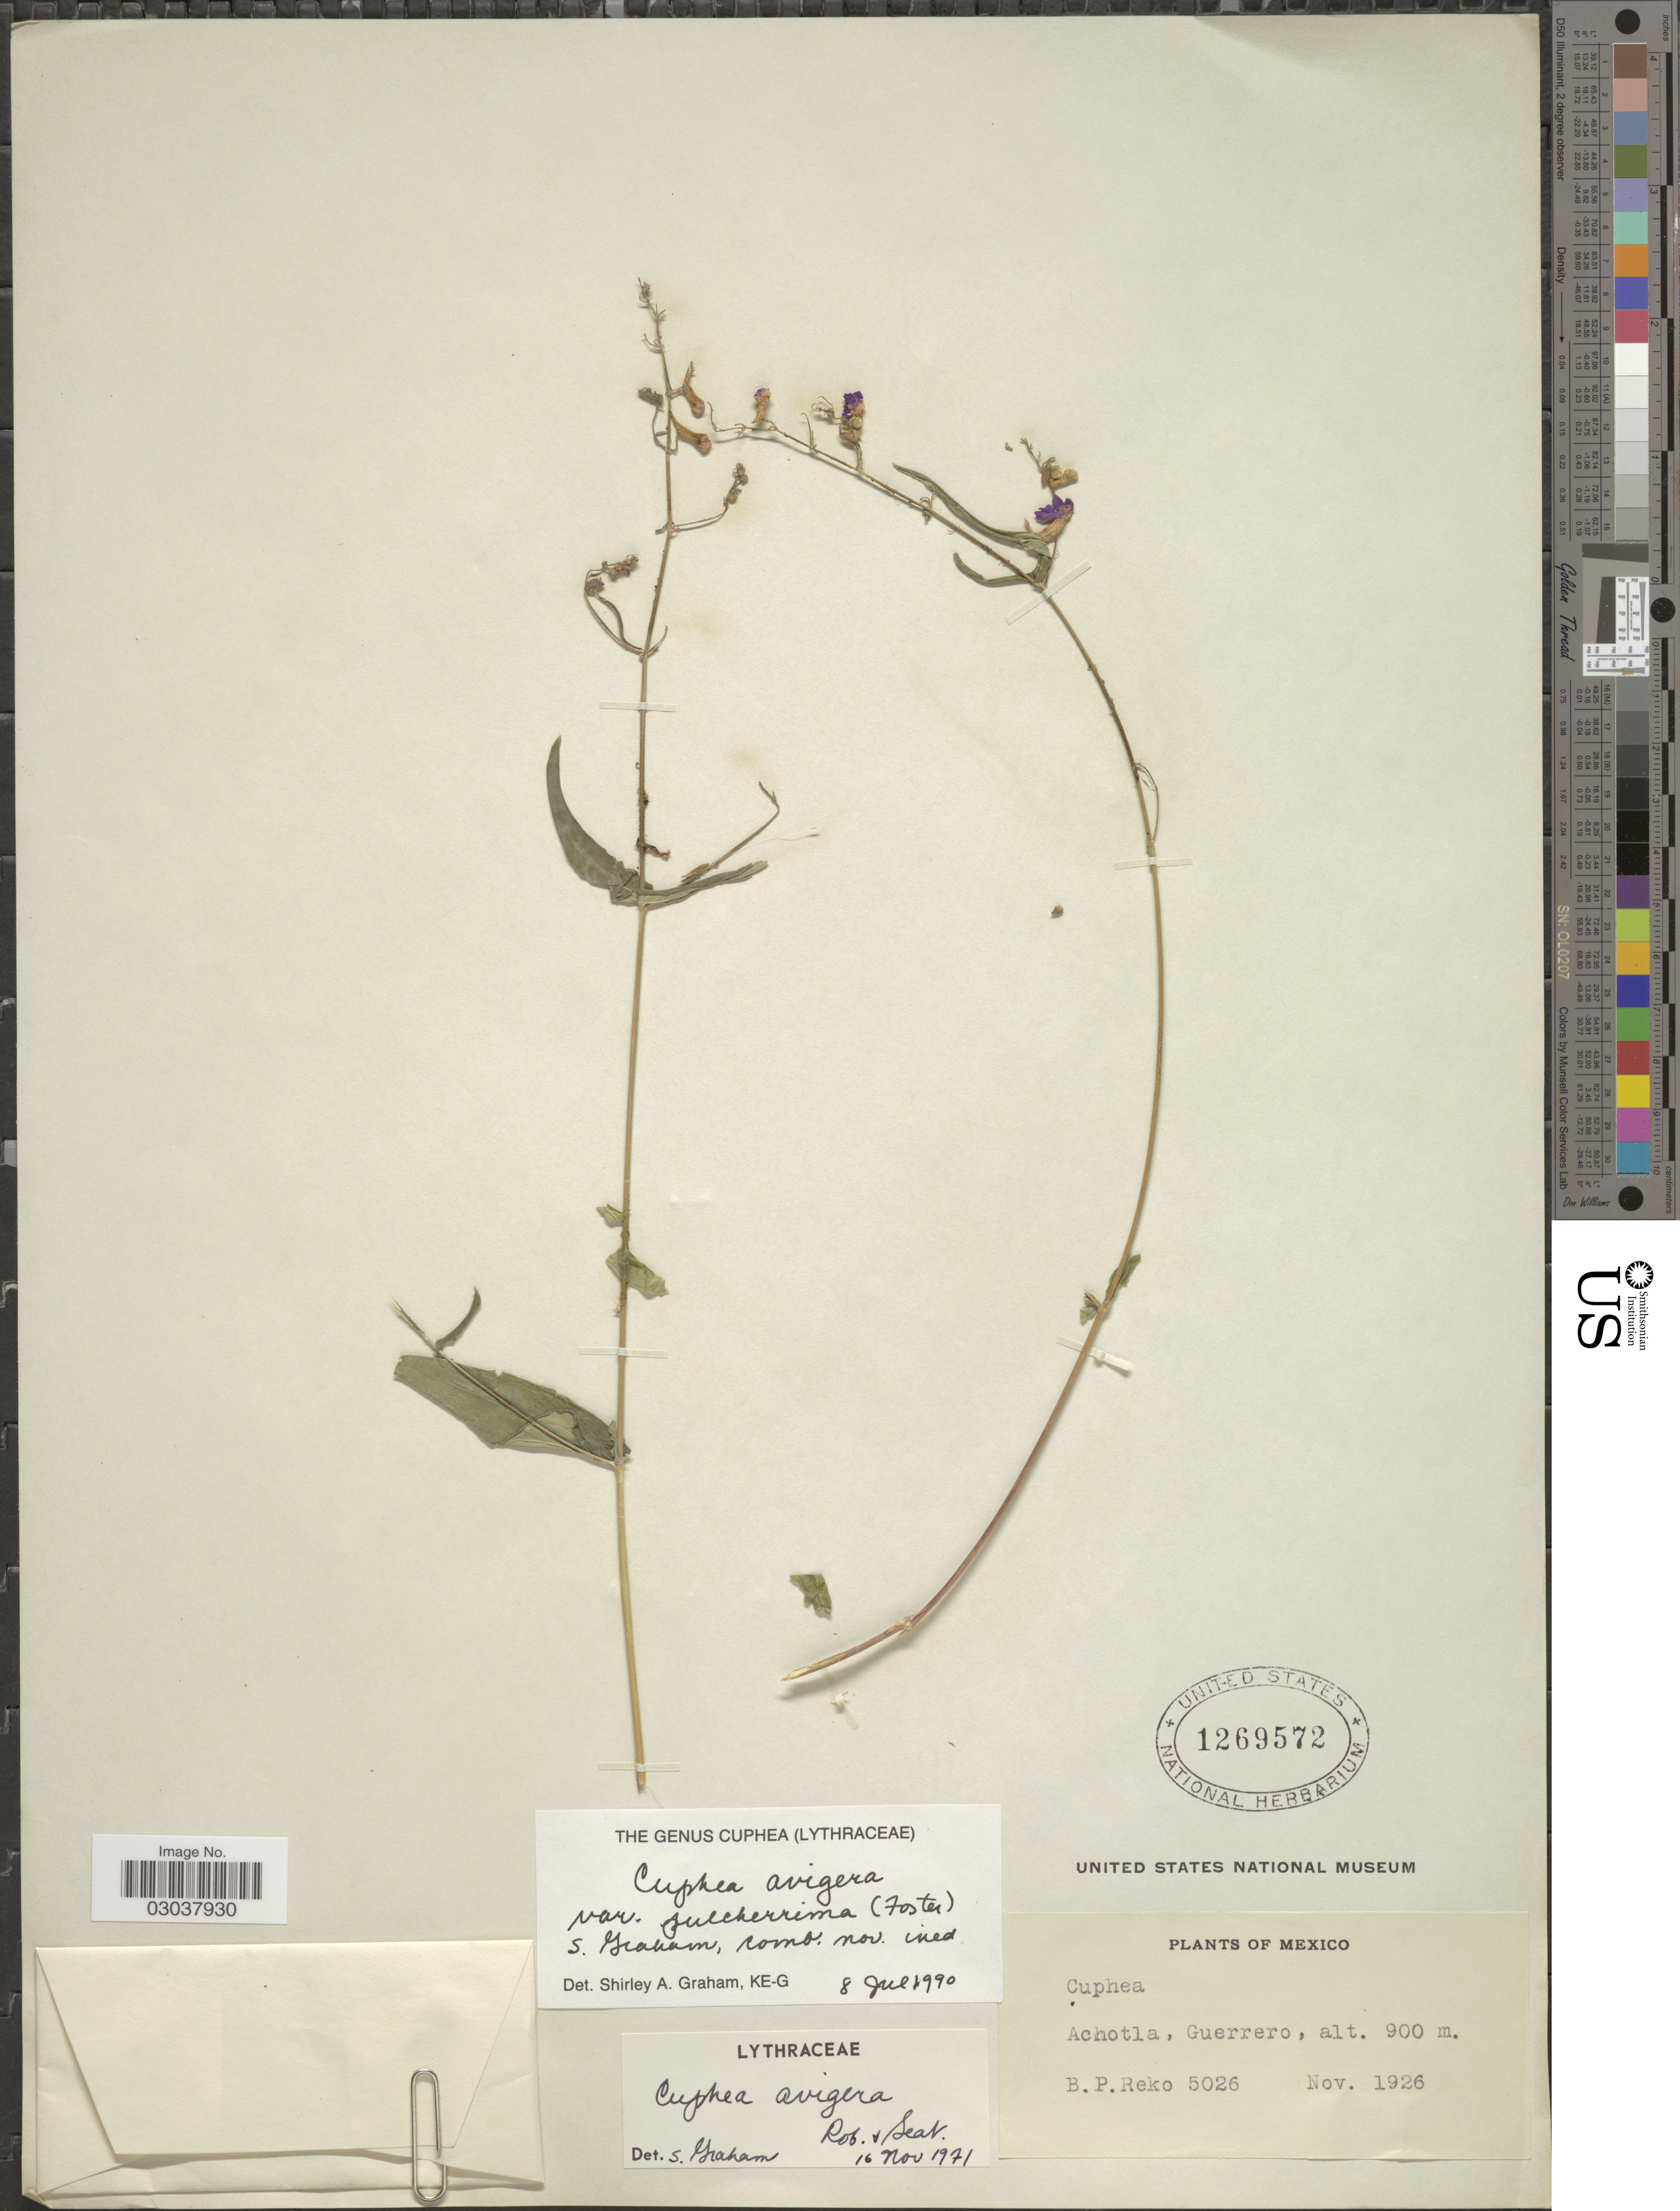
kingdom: Plantae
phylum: Tracheophyta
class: Magnoliopsida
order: Myrtales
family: Lythraceae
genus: Cuphea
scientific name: Cuphea avigera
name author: B.L. Rob. & Seaton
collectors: B. P. Reko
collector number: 5026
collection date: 1926-11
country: Mexico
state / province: Guerrero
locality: Achotla.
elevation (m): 900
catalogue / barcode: US 1269572